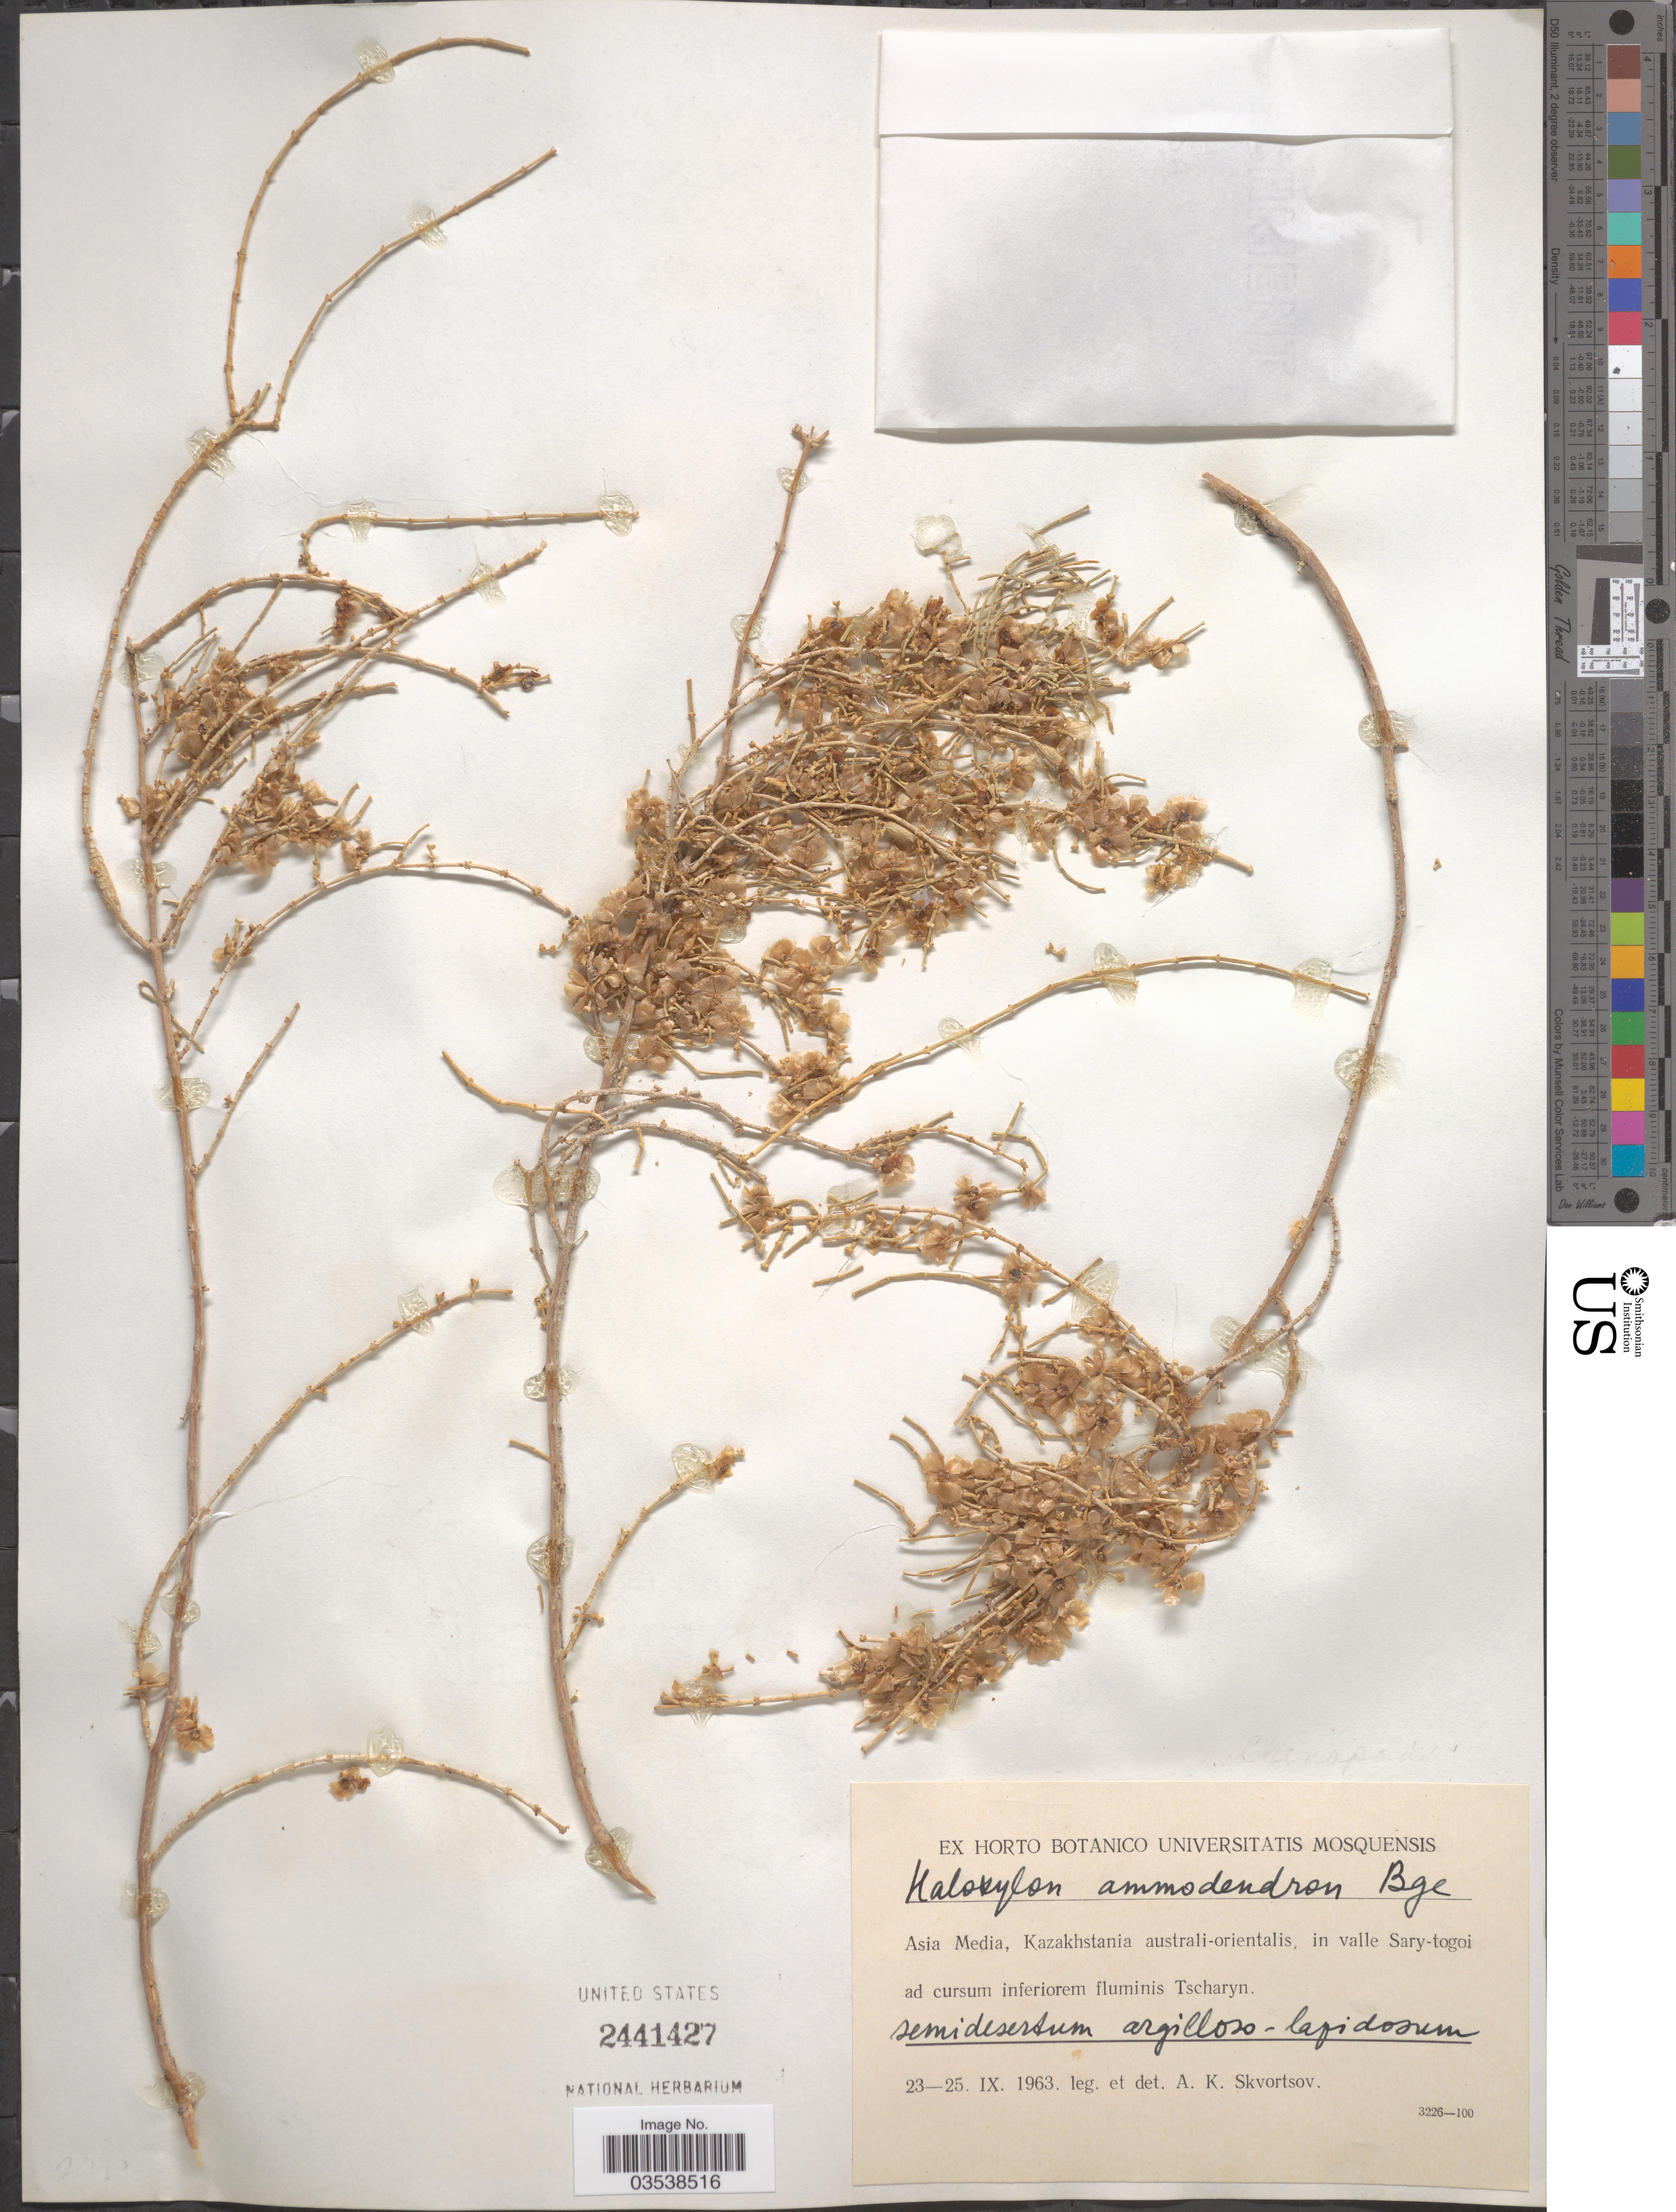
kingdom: Plantae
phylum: Tracheophyta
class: Magnoliopsida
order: Caryophyllales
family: Amaranthaceae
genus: Haloxylon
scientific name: Haloxylon ammodendron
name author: (C.A. Mey.) Bunge ex Fenzl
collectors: A. K. Skvortsov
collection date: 1963-09-23/1963-09-25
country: Kazakhstan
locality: Asia Media, Kazakhstania australi-orientalis, in valle Sary-togoi ad cursum inferiorem fluminis Tscharyn.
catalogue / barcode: US 2441427